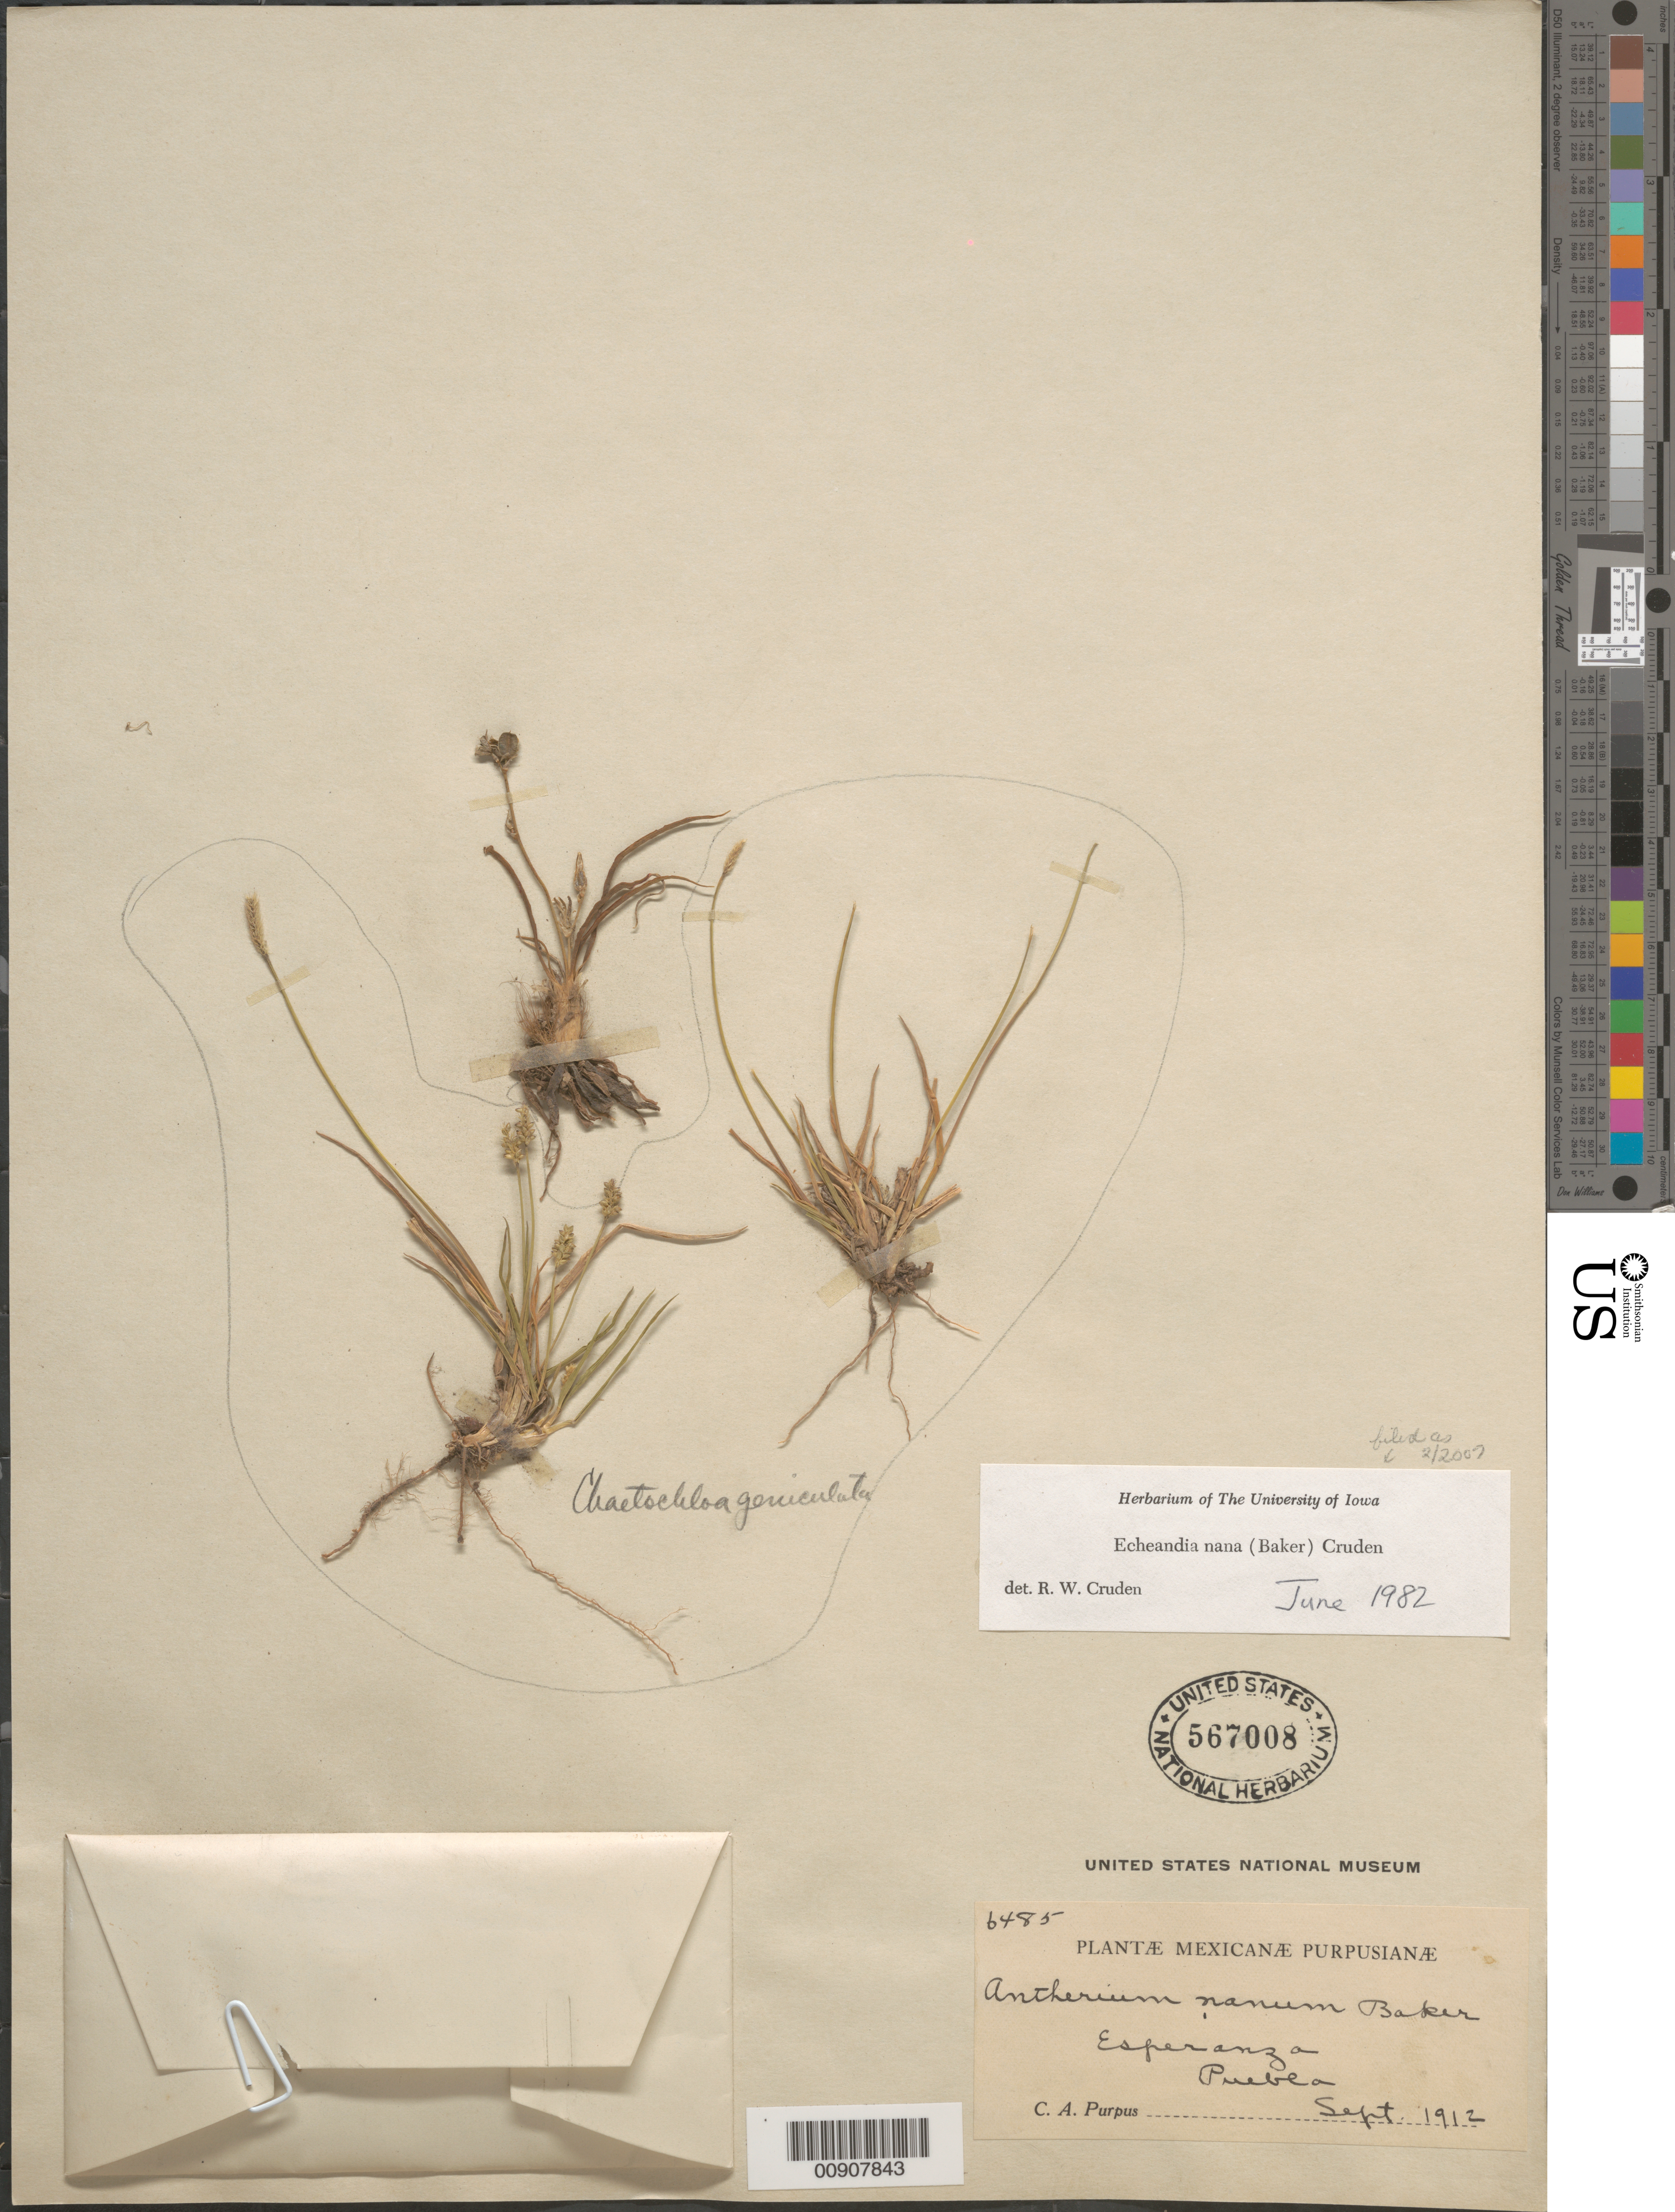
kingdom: Plantae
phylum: Tracheophyta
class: Liliopsida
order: Asparagales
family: Asparagaceae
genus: Echeandia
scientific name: Echeandia nana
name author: (Baker) Cruden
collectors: C. A. Purpus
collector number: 6485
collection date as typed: Sep 1912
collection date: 1912-09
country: Mexico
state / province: Puebla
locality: Esperanza, Puebla.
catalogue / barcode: US 567008